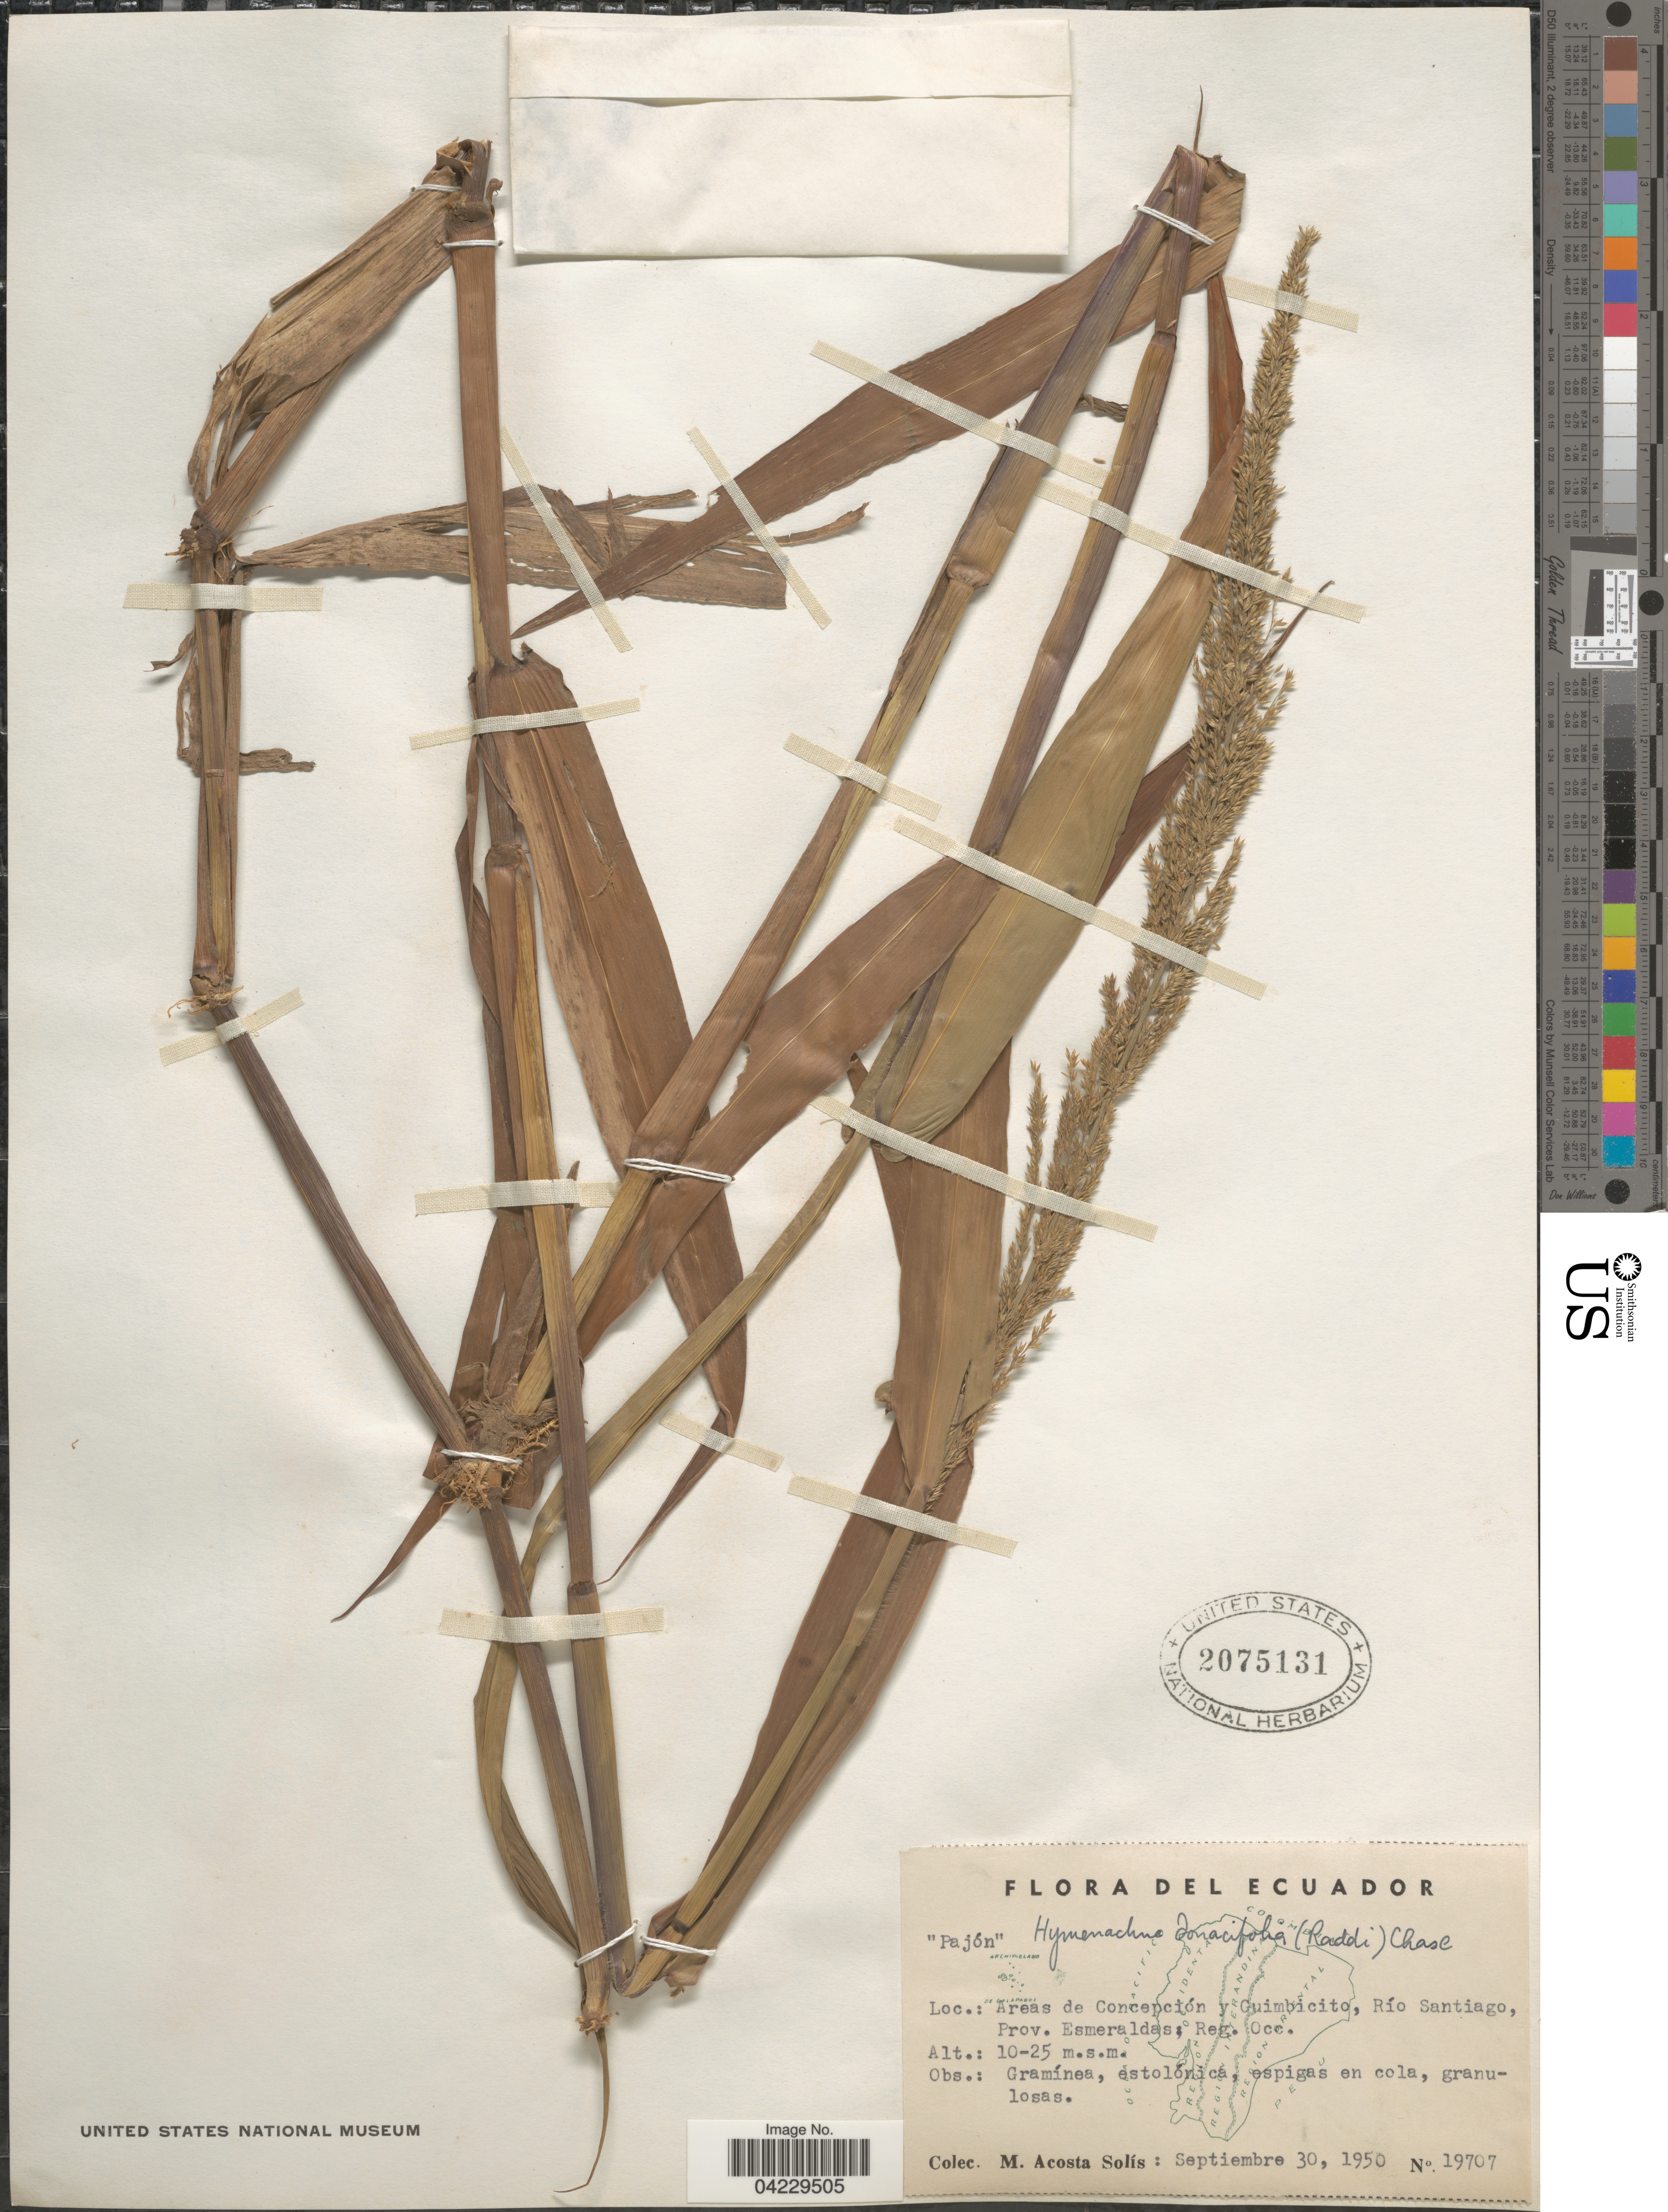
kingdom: Plantae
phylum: Tracheophyta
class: Liliopsida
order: Poales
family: Poaceae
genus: Hymenachne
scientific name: Hymenachne donacifolia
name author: (Raddi) Chase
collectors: M. Acosta Solis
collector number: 19707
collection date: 1950-09-30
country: Ecuador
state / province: Esmeraldas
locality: Areas de Concepción y Guimbicitio, Río Santiago, Prov. Esmeraldas, Reg. Occ.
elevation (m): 10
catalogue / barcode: US 2075131